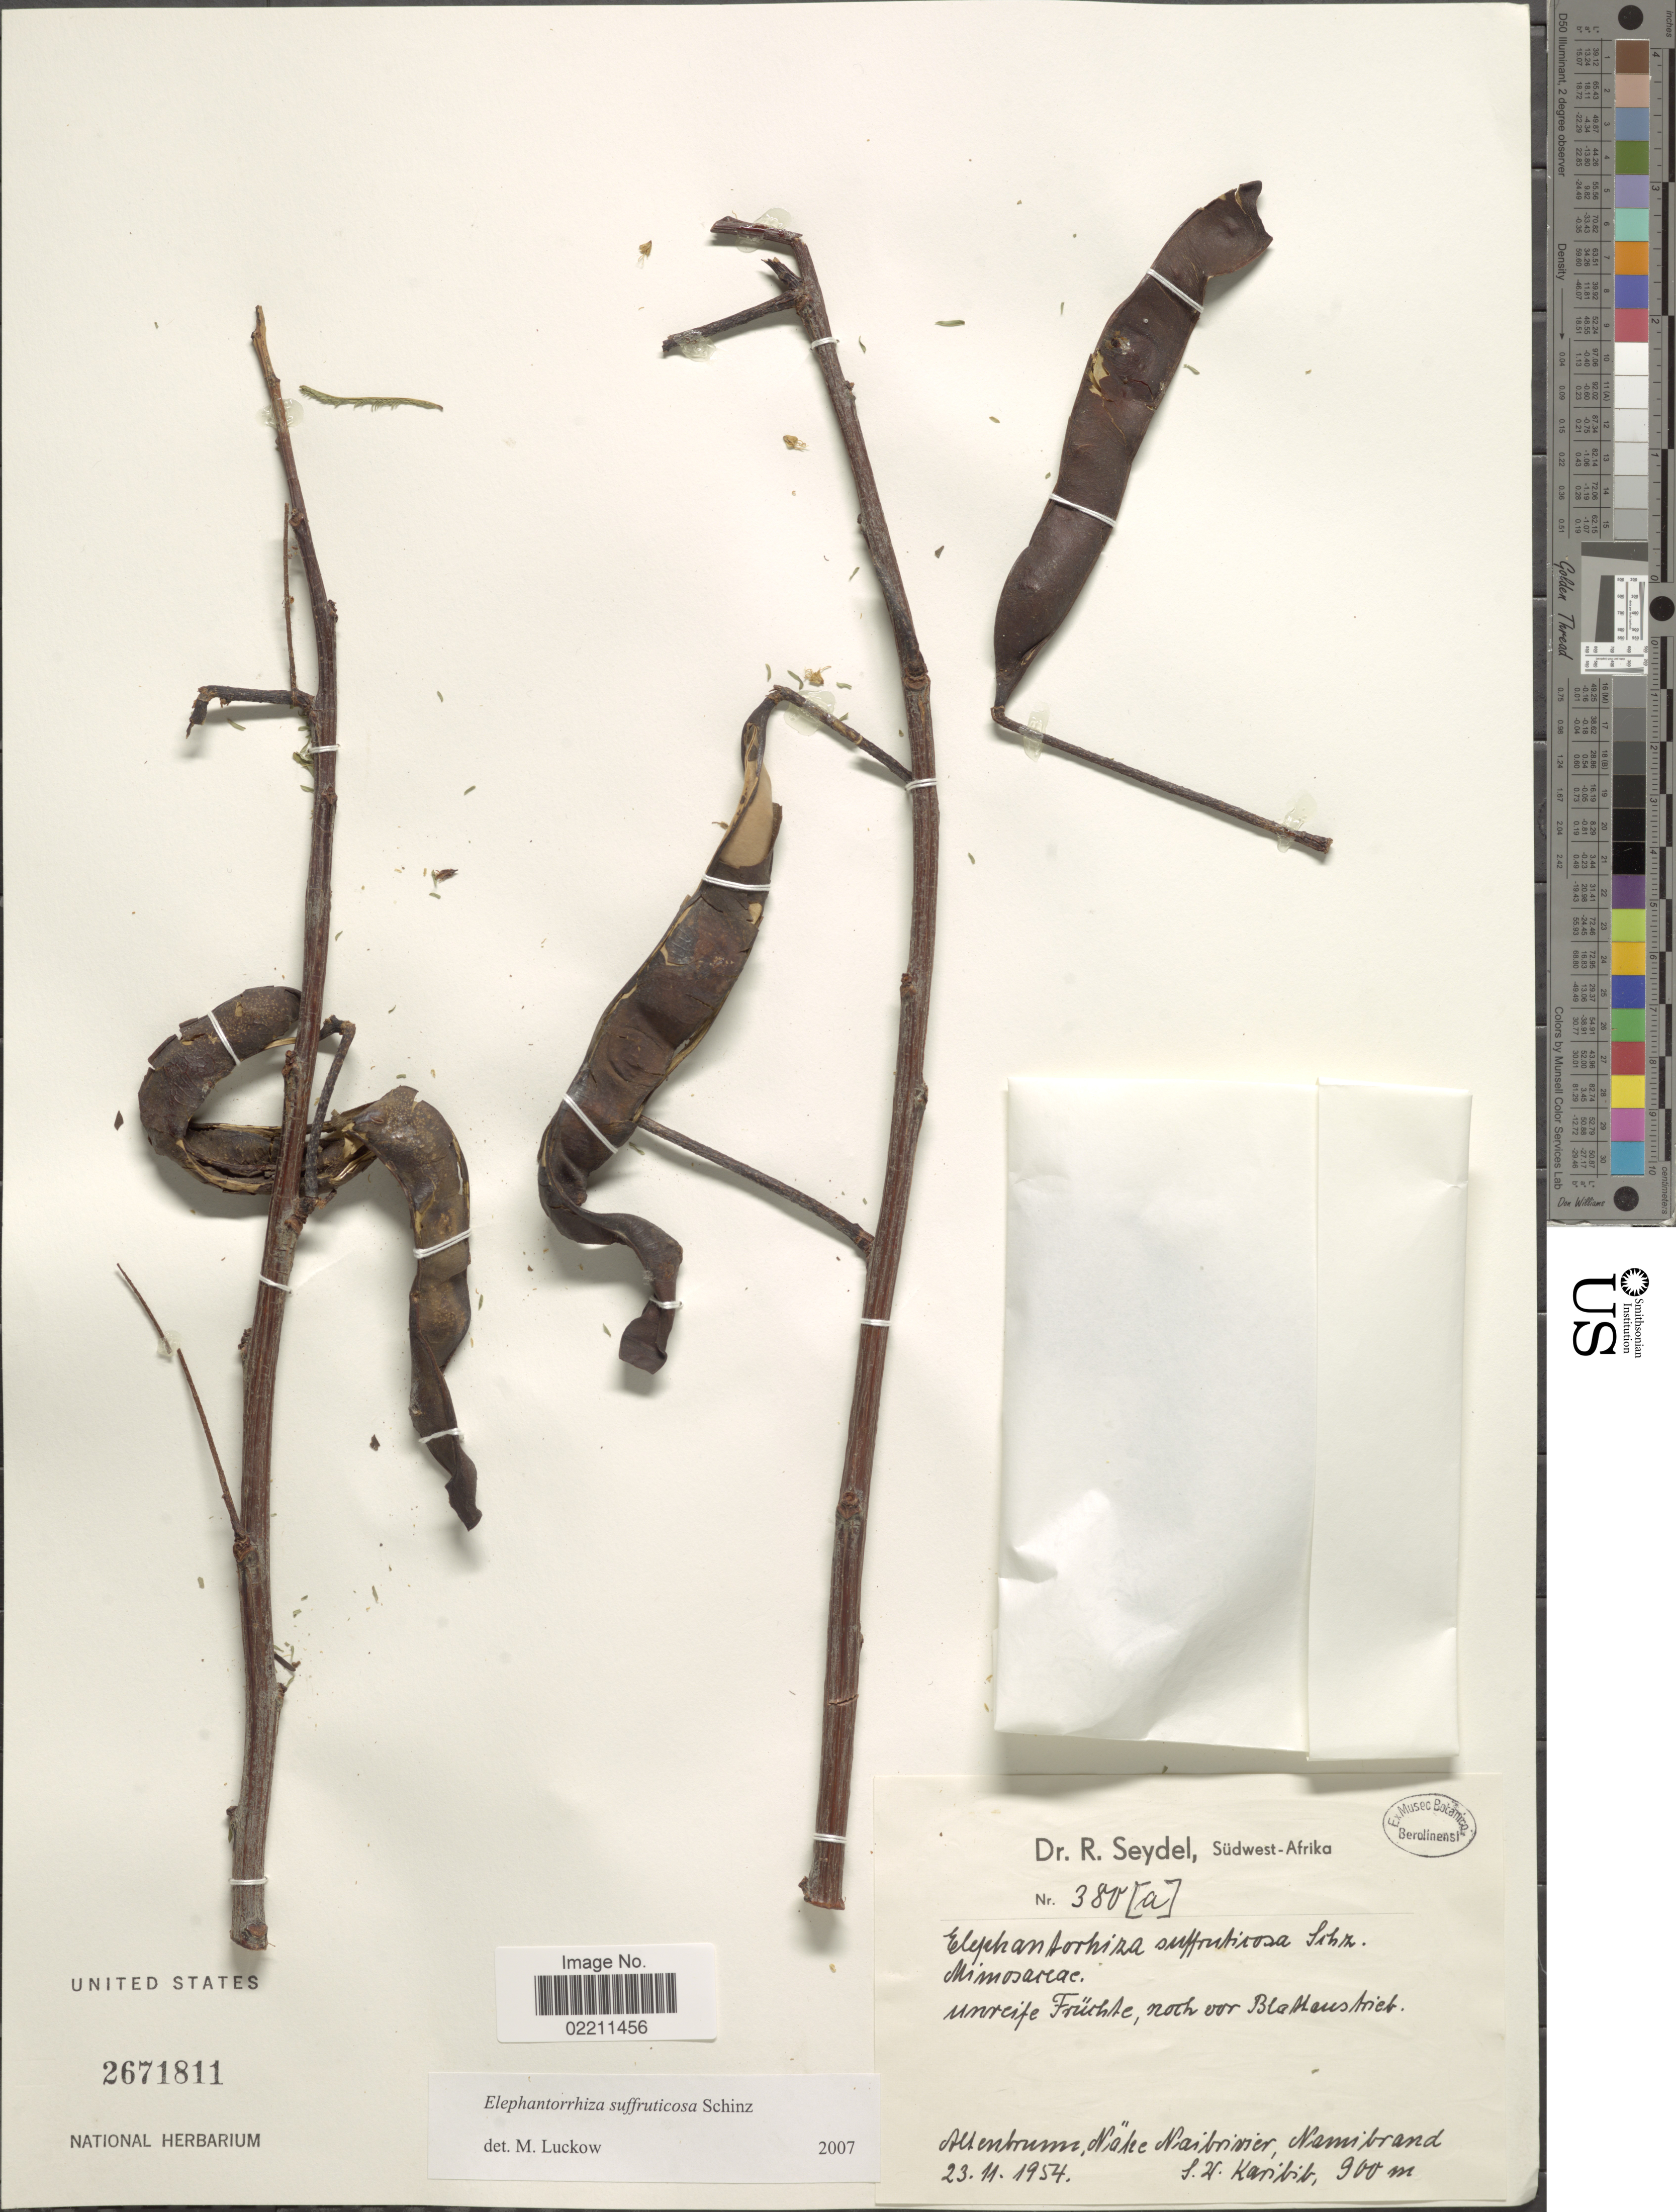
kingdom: Plantae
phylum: Tracheophyta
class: Magnoliopsida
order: Fabales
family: Fabaceae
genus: Entada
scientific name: Entada rangei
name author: (Harms) S.A. O'Donnell & G.P. Lewis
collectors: R. Seydel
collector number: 380a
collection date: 1954-11-23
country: Namibia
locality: Sudwest-Afrika. Altenbrunn, Näke Naibrivier, Namibrand, S.W. Karibib.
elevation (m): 900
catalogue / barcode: US 2671811